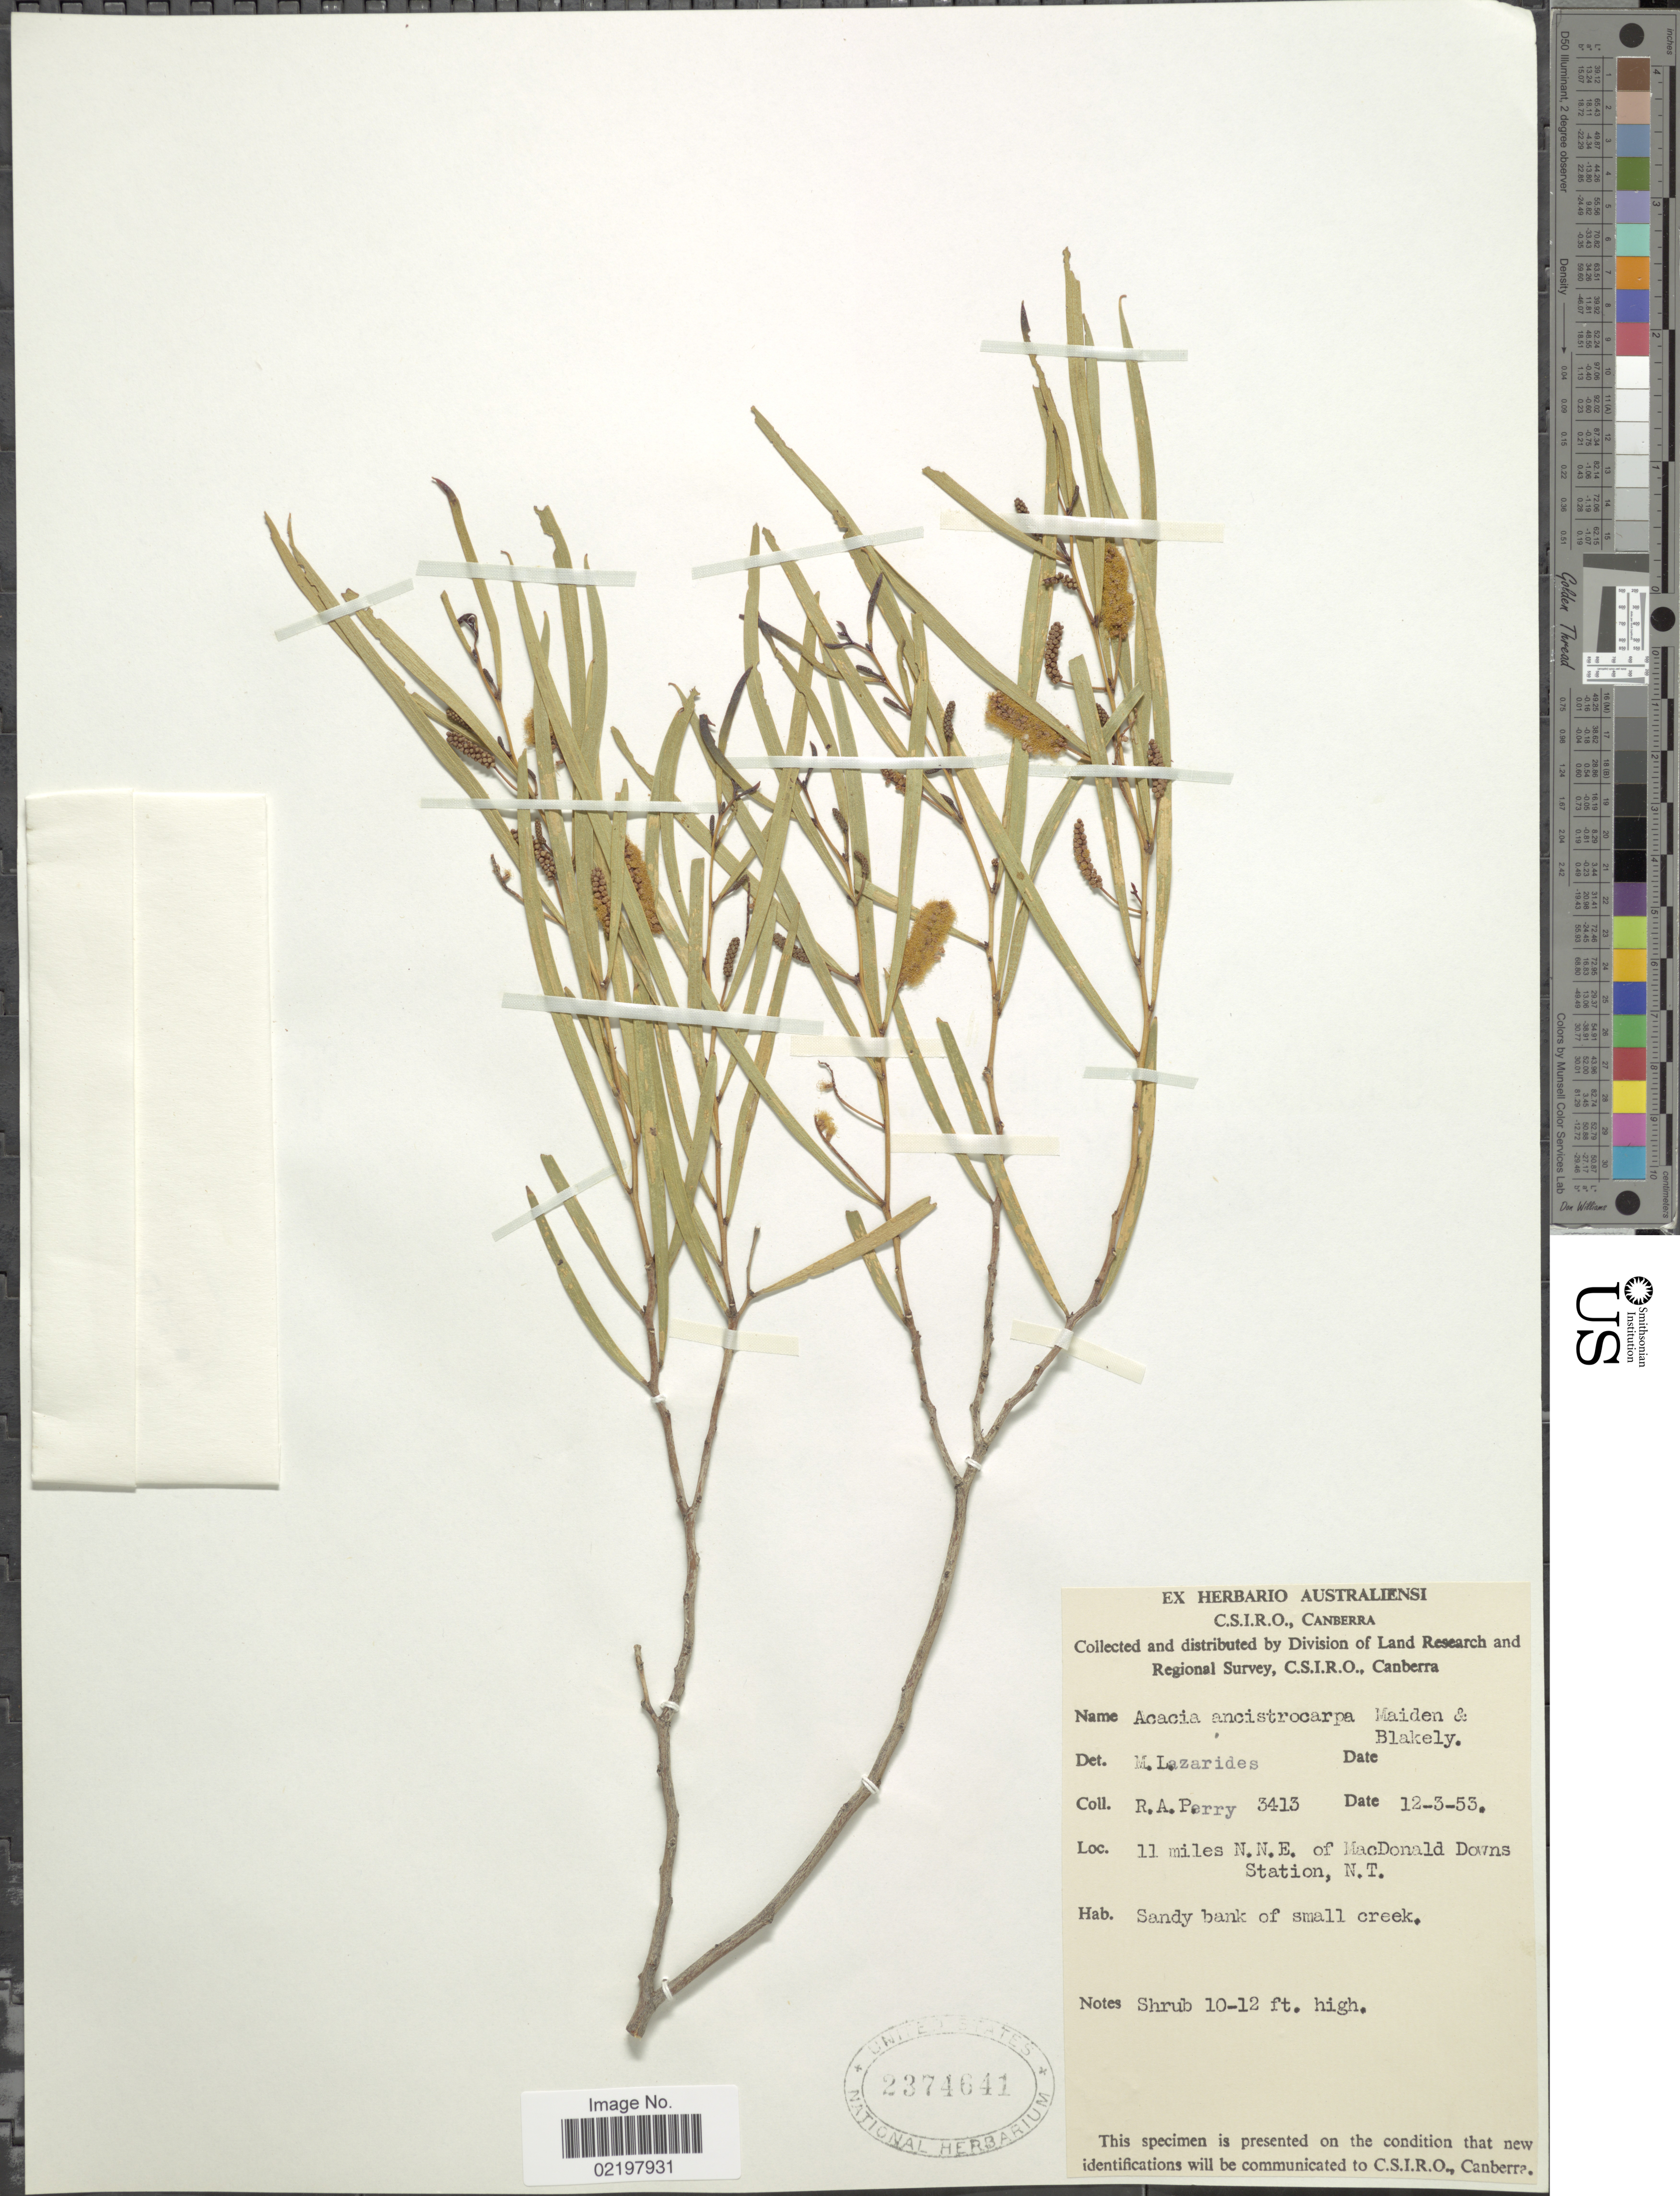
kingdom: Plantae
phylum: Tracheophyta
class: Magnoliopsida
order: Fabales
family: Fabaceae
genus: Acacia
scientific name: Acacia ancistrocarpa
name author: Maiden & Blakeley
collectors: Perry, R. A.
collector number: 3413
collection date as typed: Transcribed d/m/y: 12/3/53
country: Australia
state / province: Northern Territory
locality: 11 miles N.N.E of Macdonald Downs Station, N. T.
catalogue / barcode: US 2374641